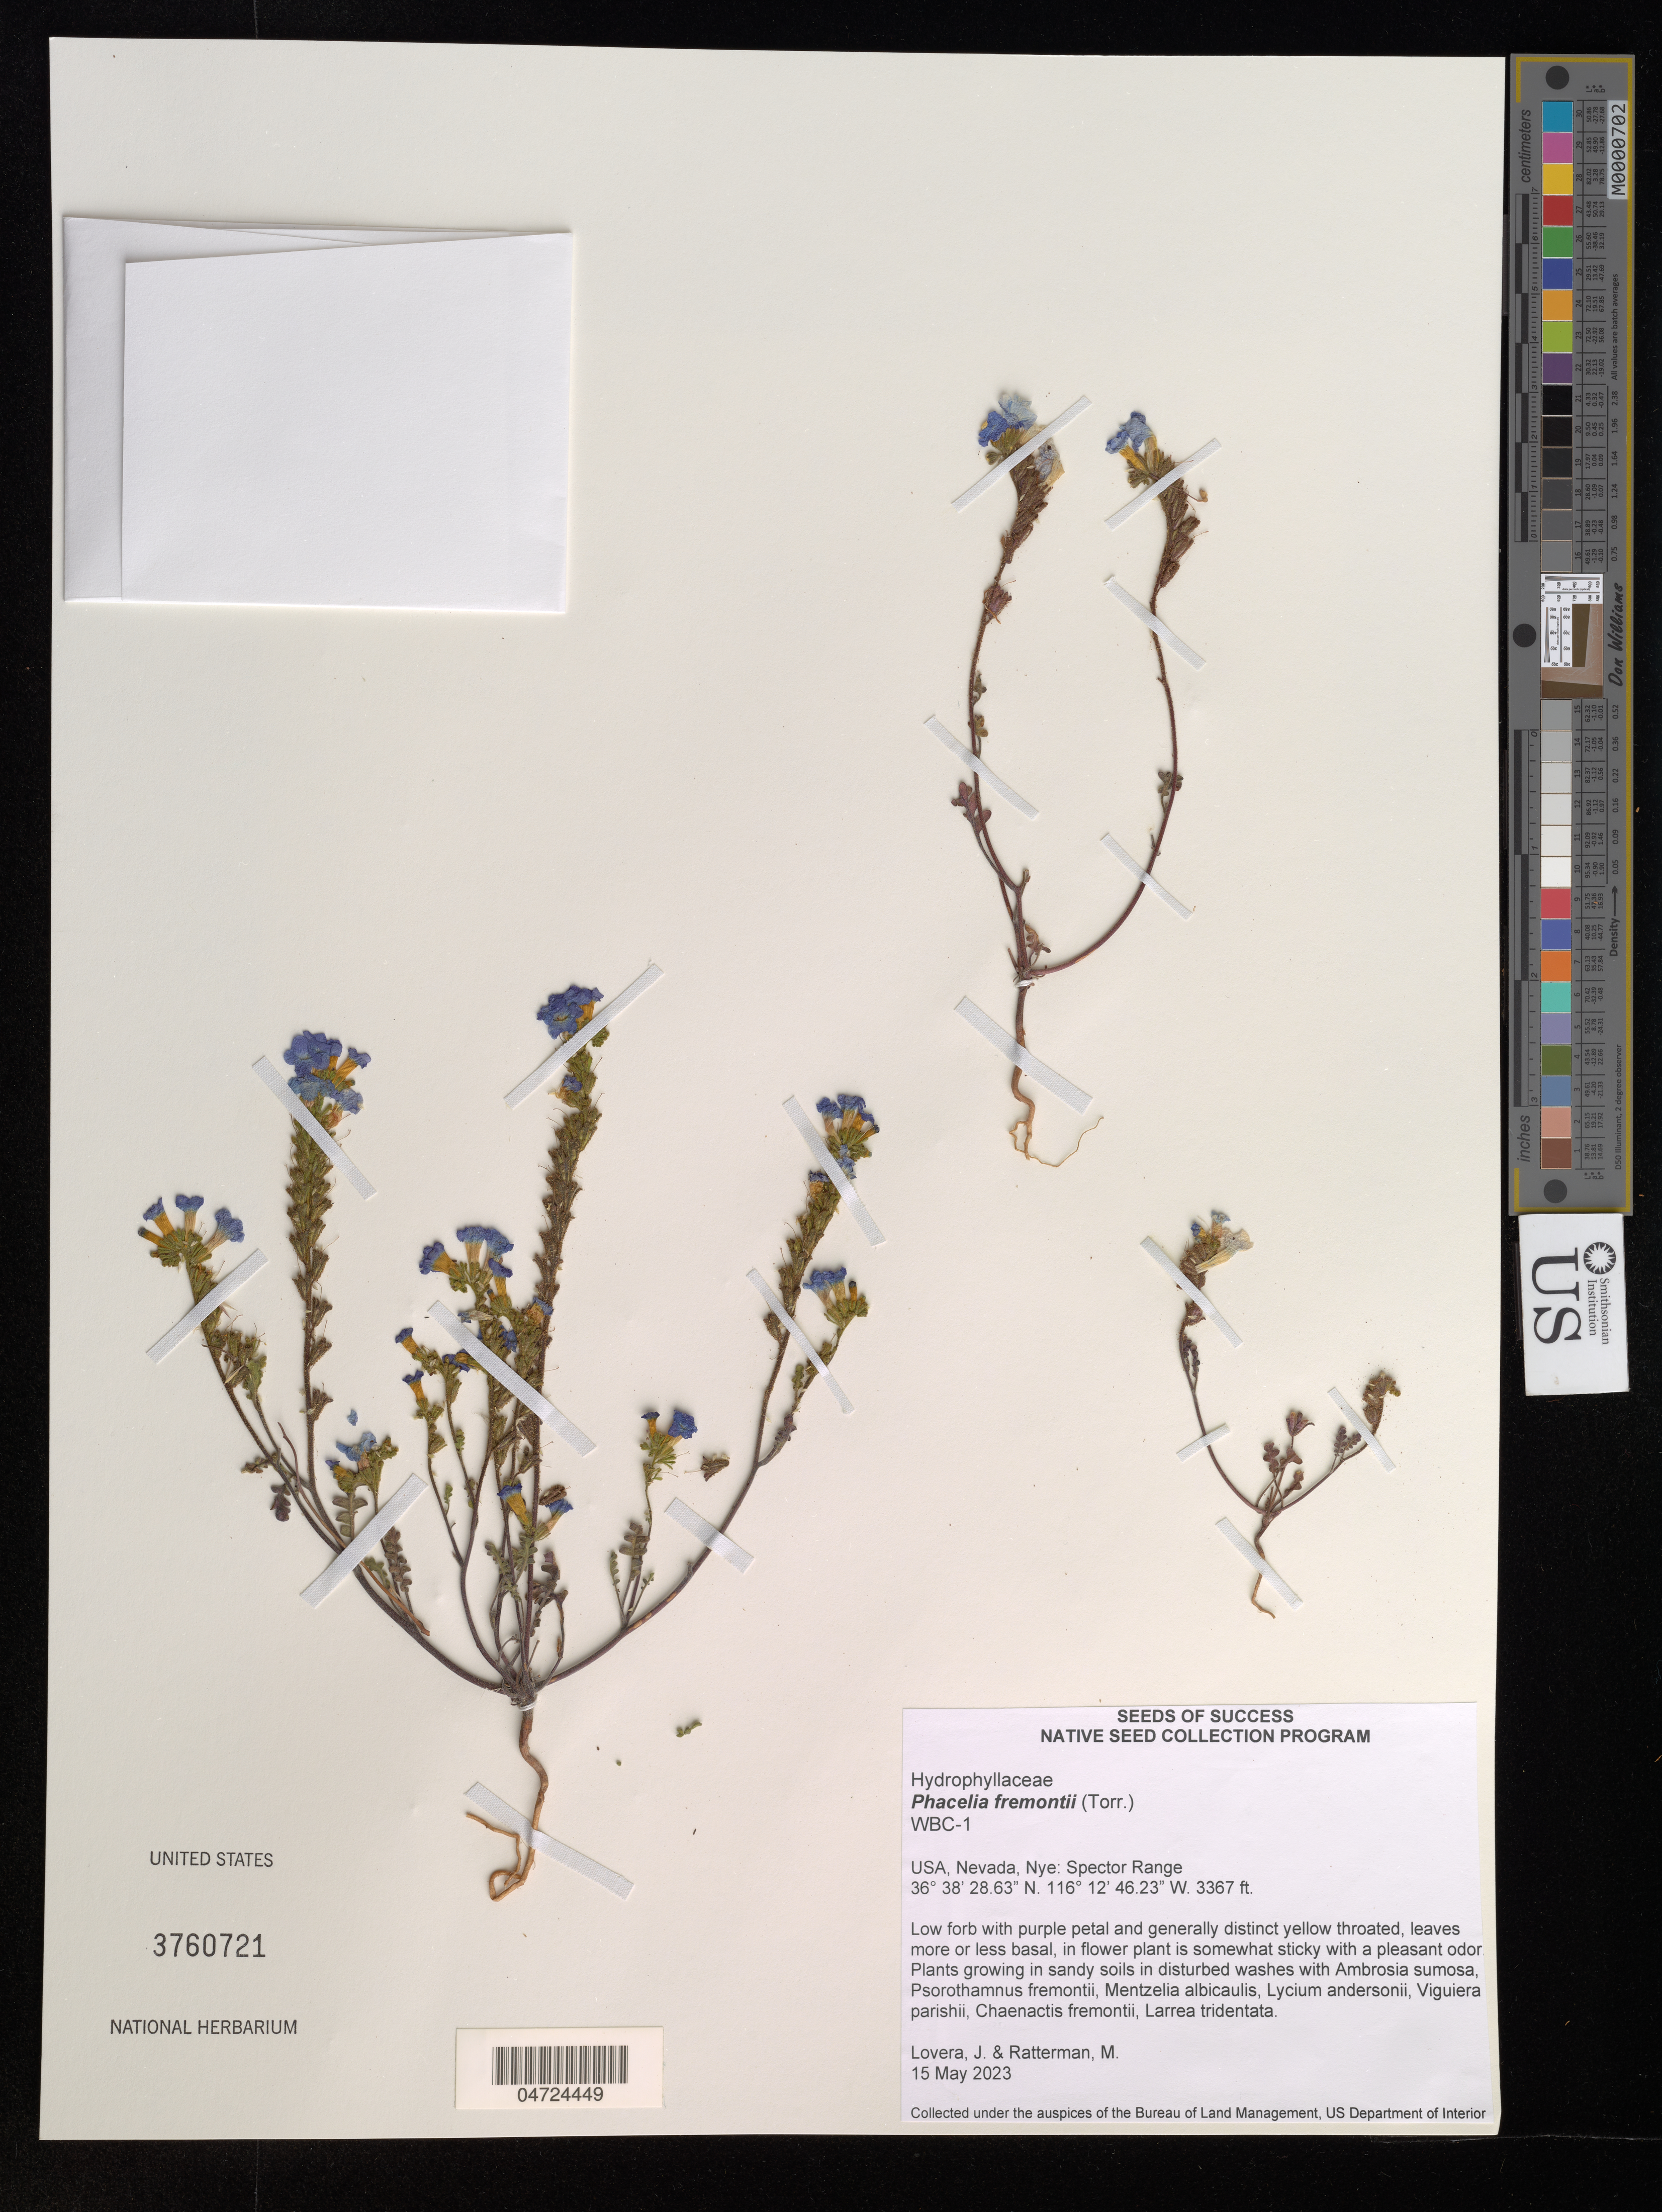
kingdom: Plantae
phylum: Tracheophyta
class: Magnoliopsida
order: Boraginales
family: Hydrophyllaceae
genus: Phacelia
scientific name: Phacelia fremontii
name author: Torr.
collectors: J. Lovera & M. Ratterman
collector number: WBC-1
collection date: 2023-05-15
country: United States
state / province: Nevada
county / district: Nye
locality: Nye: Spector Range.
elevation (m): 1026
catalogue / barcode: US 3760721